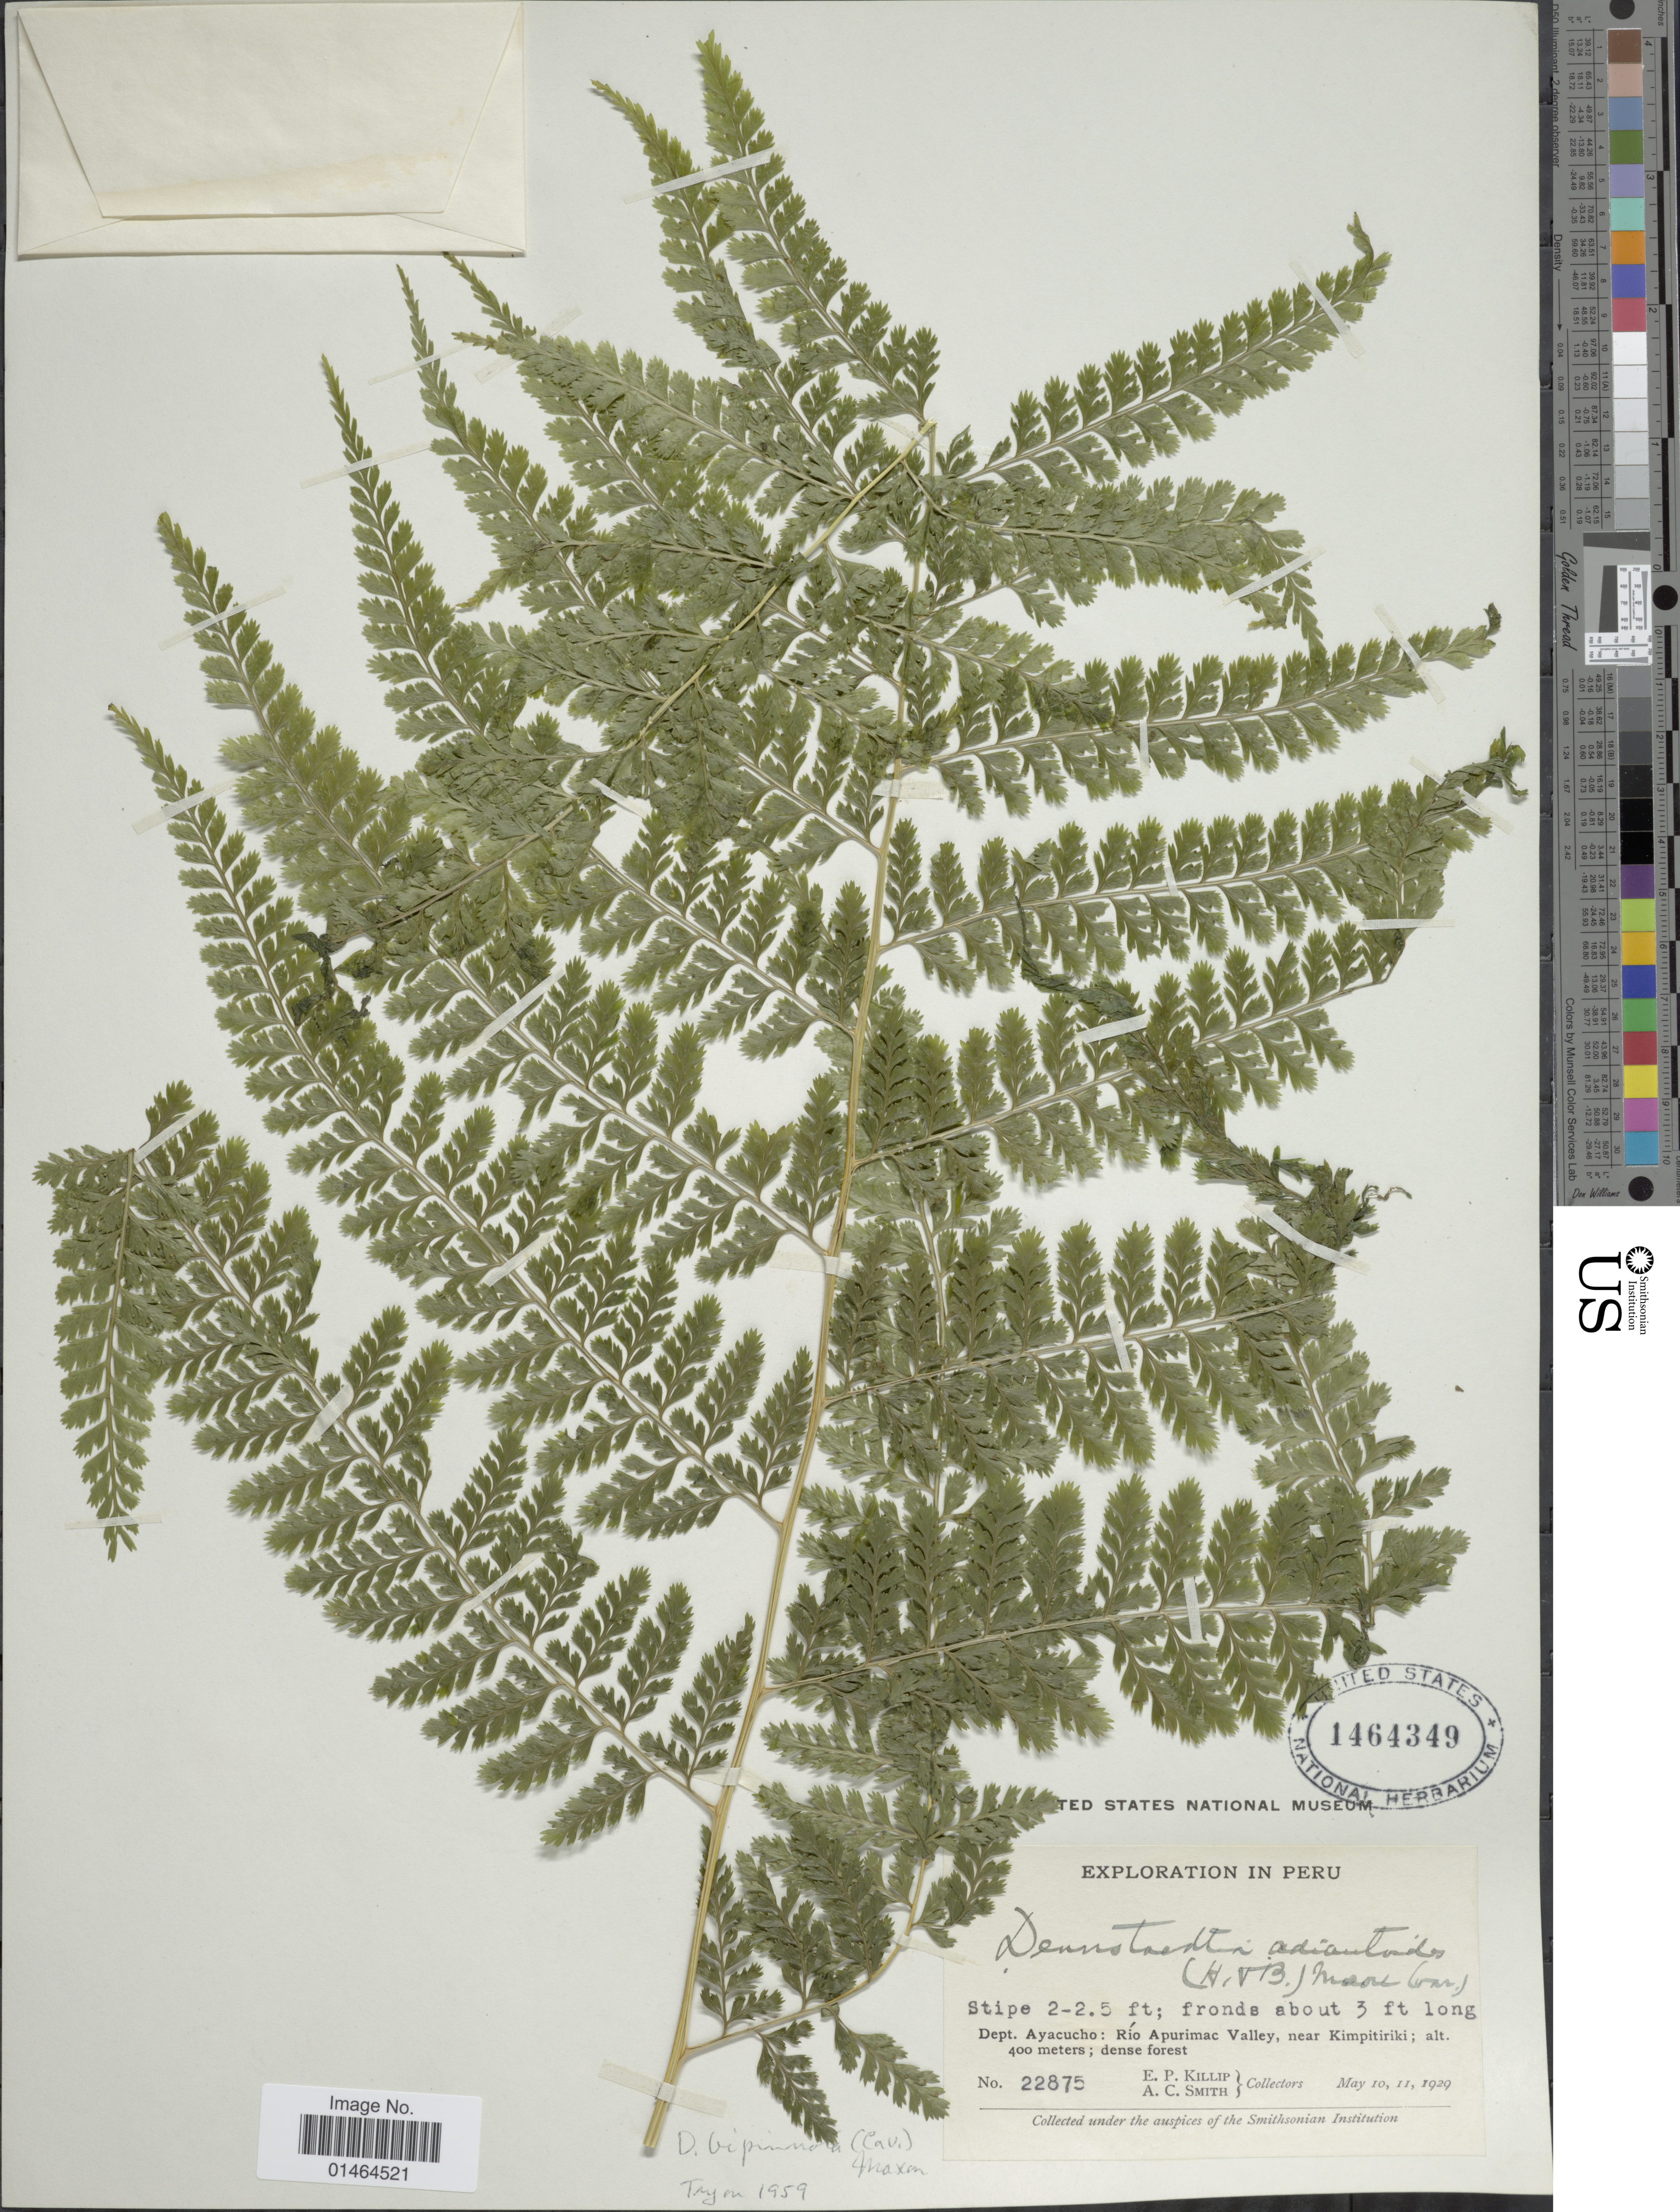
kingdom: Plantae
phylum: Tracheophyta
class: Polypodiopsida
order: Polypodiales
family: Dennstaedtiaceae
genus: Dennstaedtia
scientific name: Dennstaedtia bipinnata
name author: (Cav.) Maxon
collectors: E. P. Killip & A. C. Smith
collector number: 22875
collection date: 1929-05-10/1929-05-11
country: Peru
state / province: Ayacucho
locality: Río Apurimac Valley, near Kimpitiriki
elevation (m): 400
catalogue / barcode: US 1464349